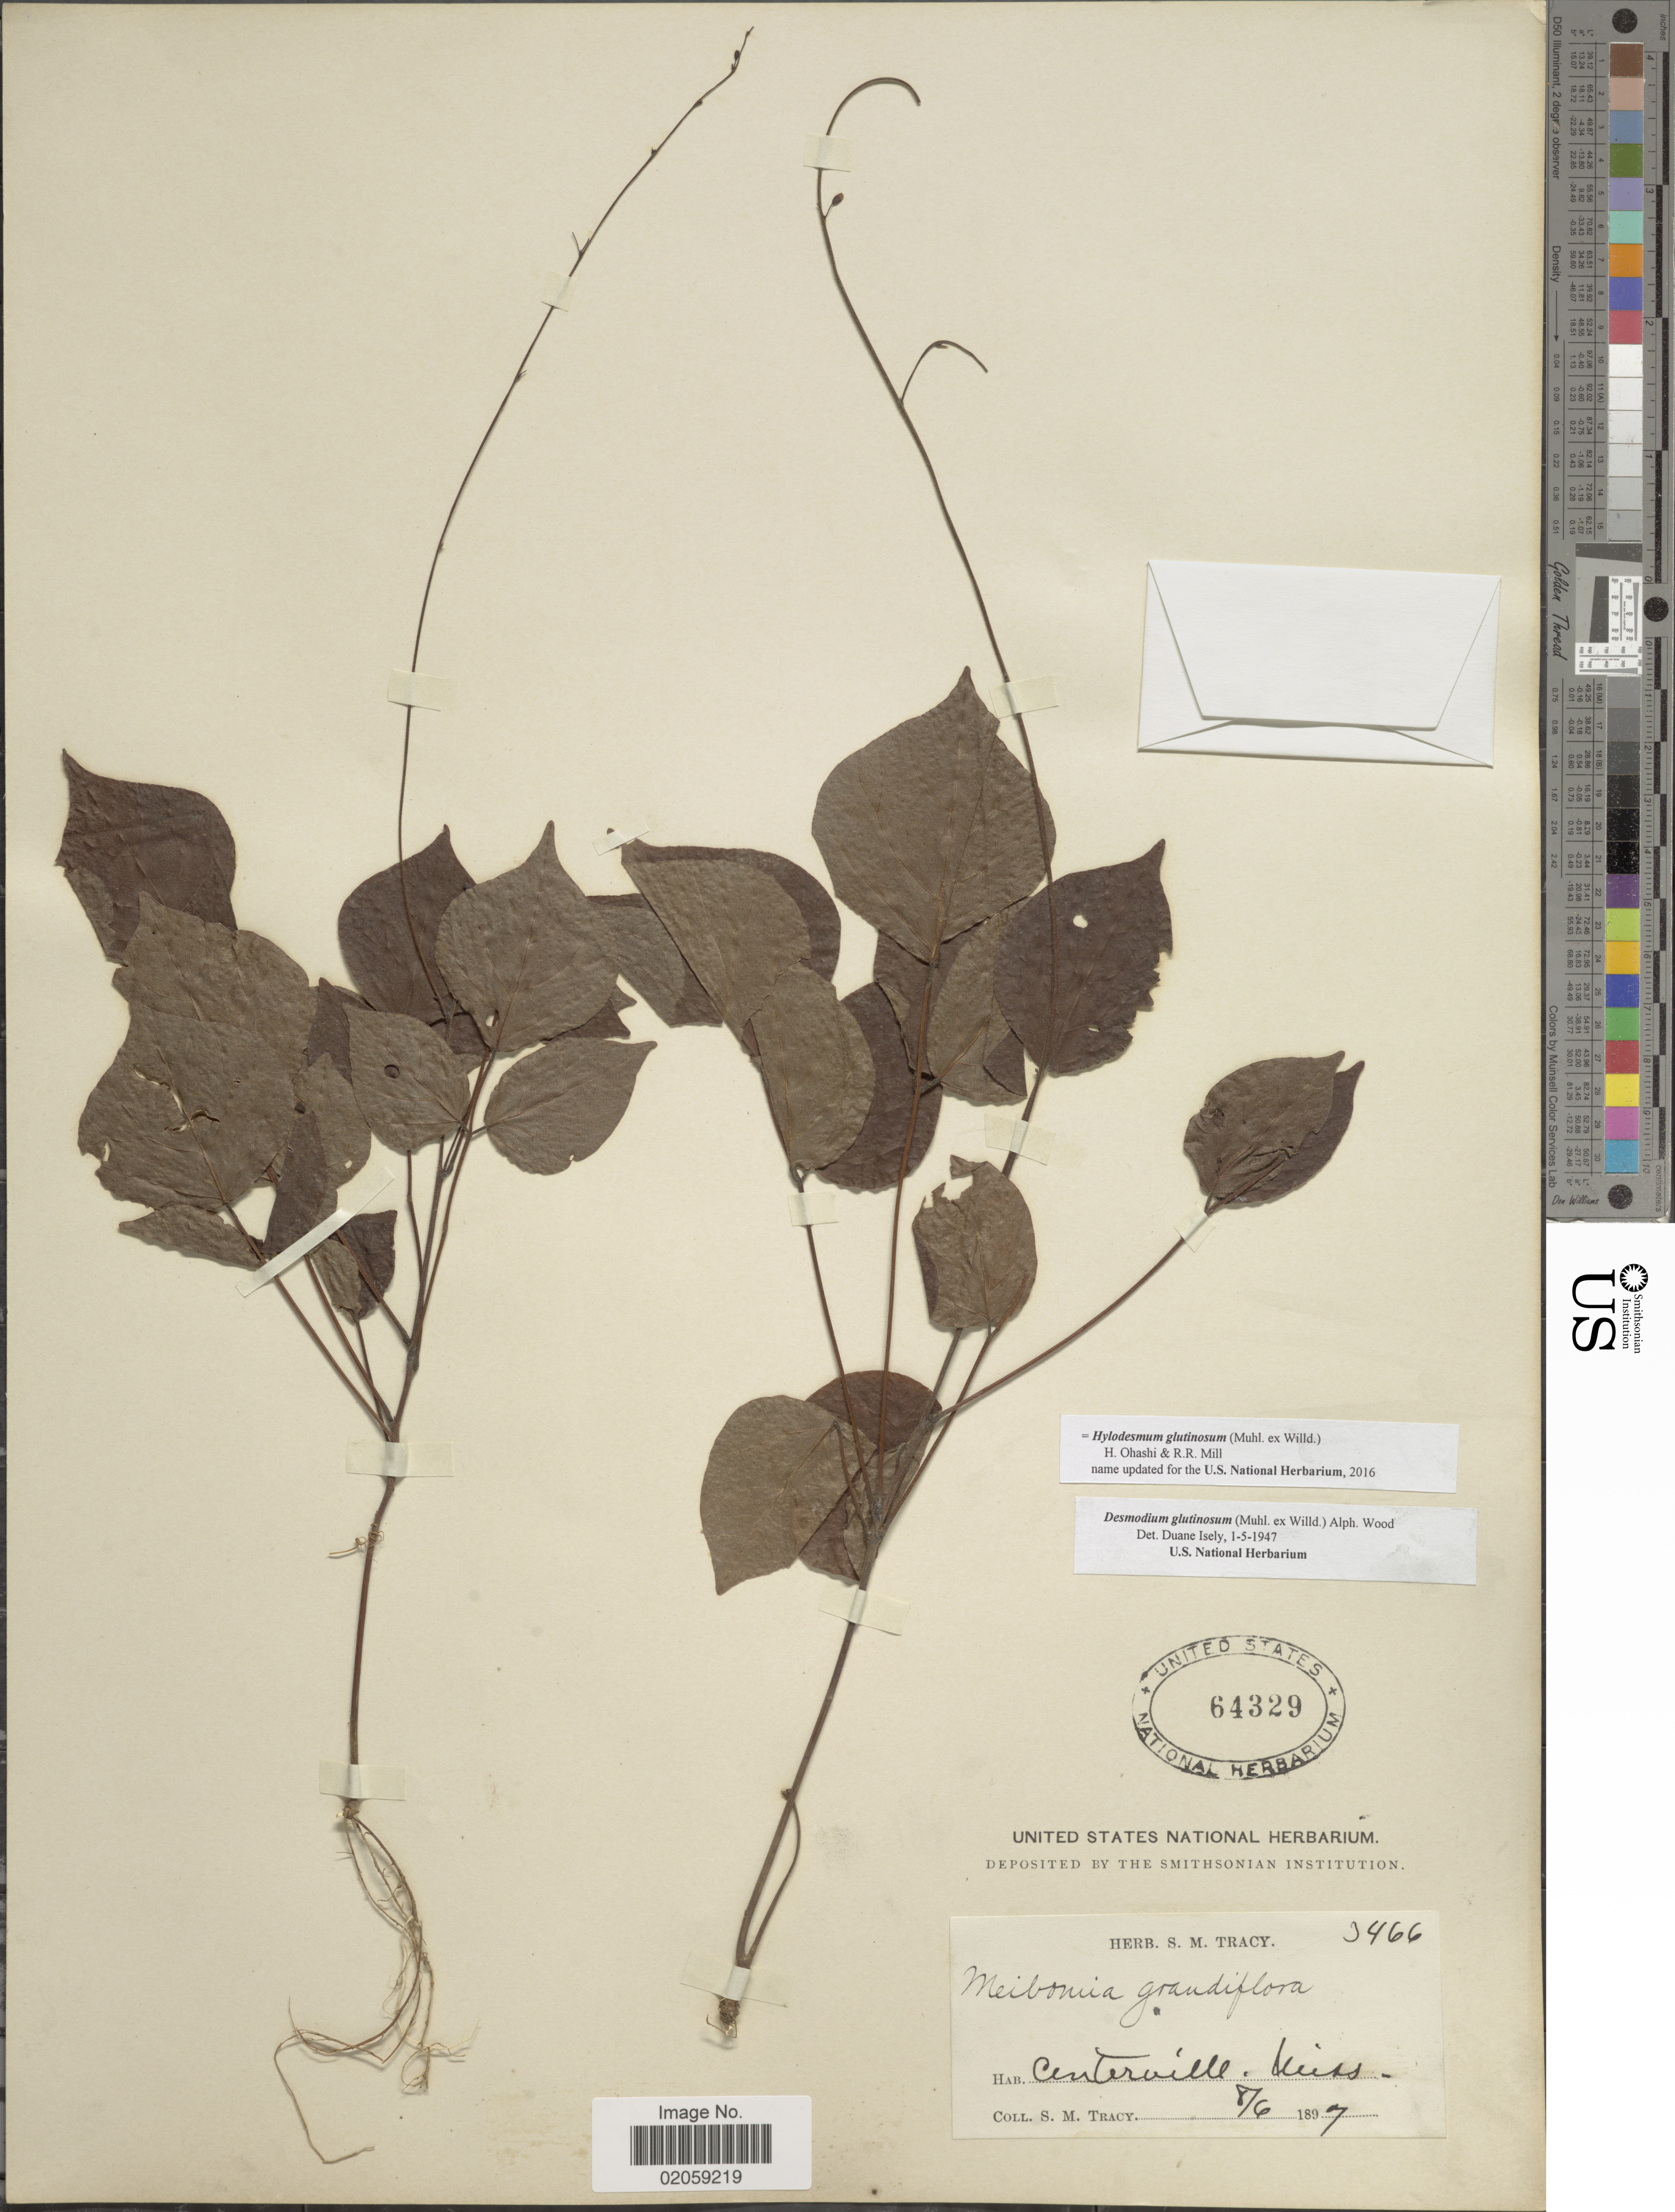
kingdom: Plantae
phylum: Tracheophyta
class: Magnoliopsida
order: Fabales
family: Fabaceae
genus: Hylodesmum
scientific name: Hylodesmum glutinosum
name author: (Muhl. ex Willd.) H. Ohashi & R.R. Mill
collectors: S. M. Tracy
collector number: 3466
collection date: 1897-08-06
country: United States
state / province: Mississippi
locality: Centerville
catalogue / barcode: US 64329